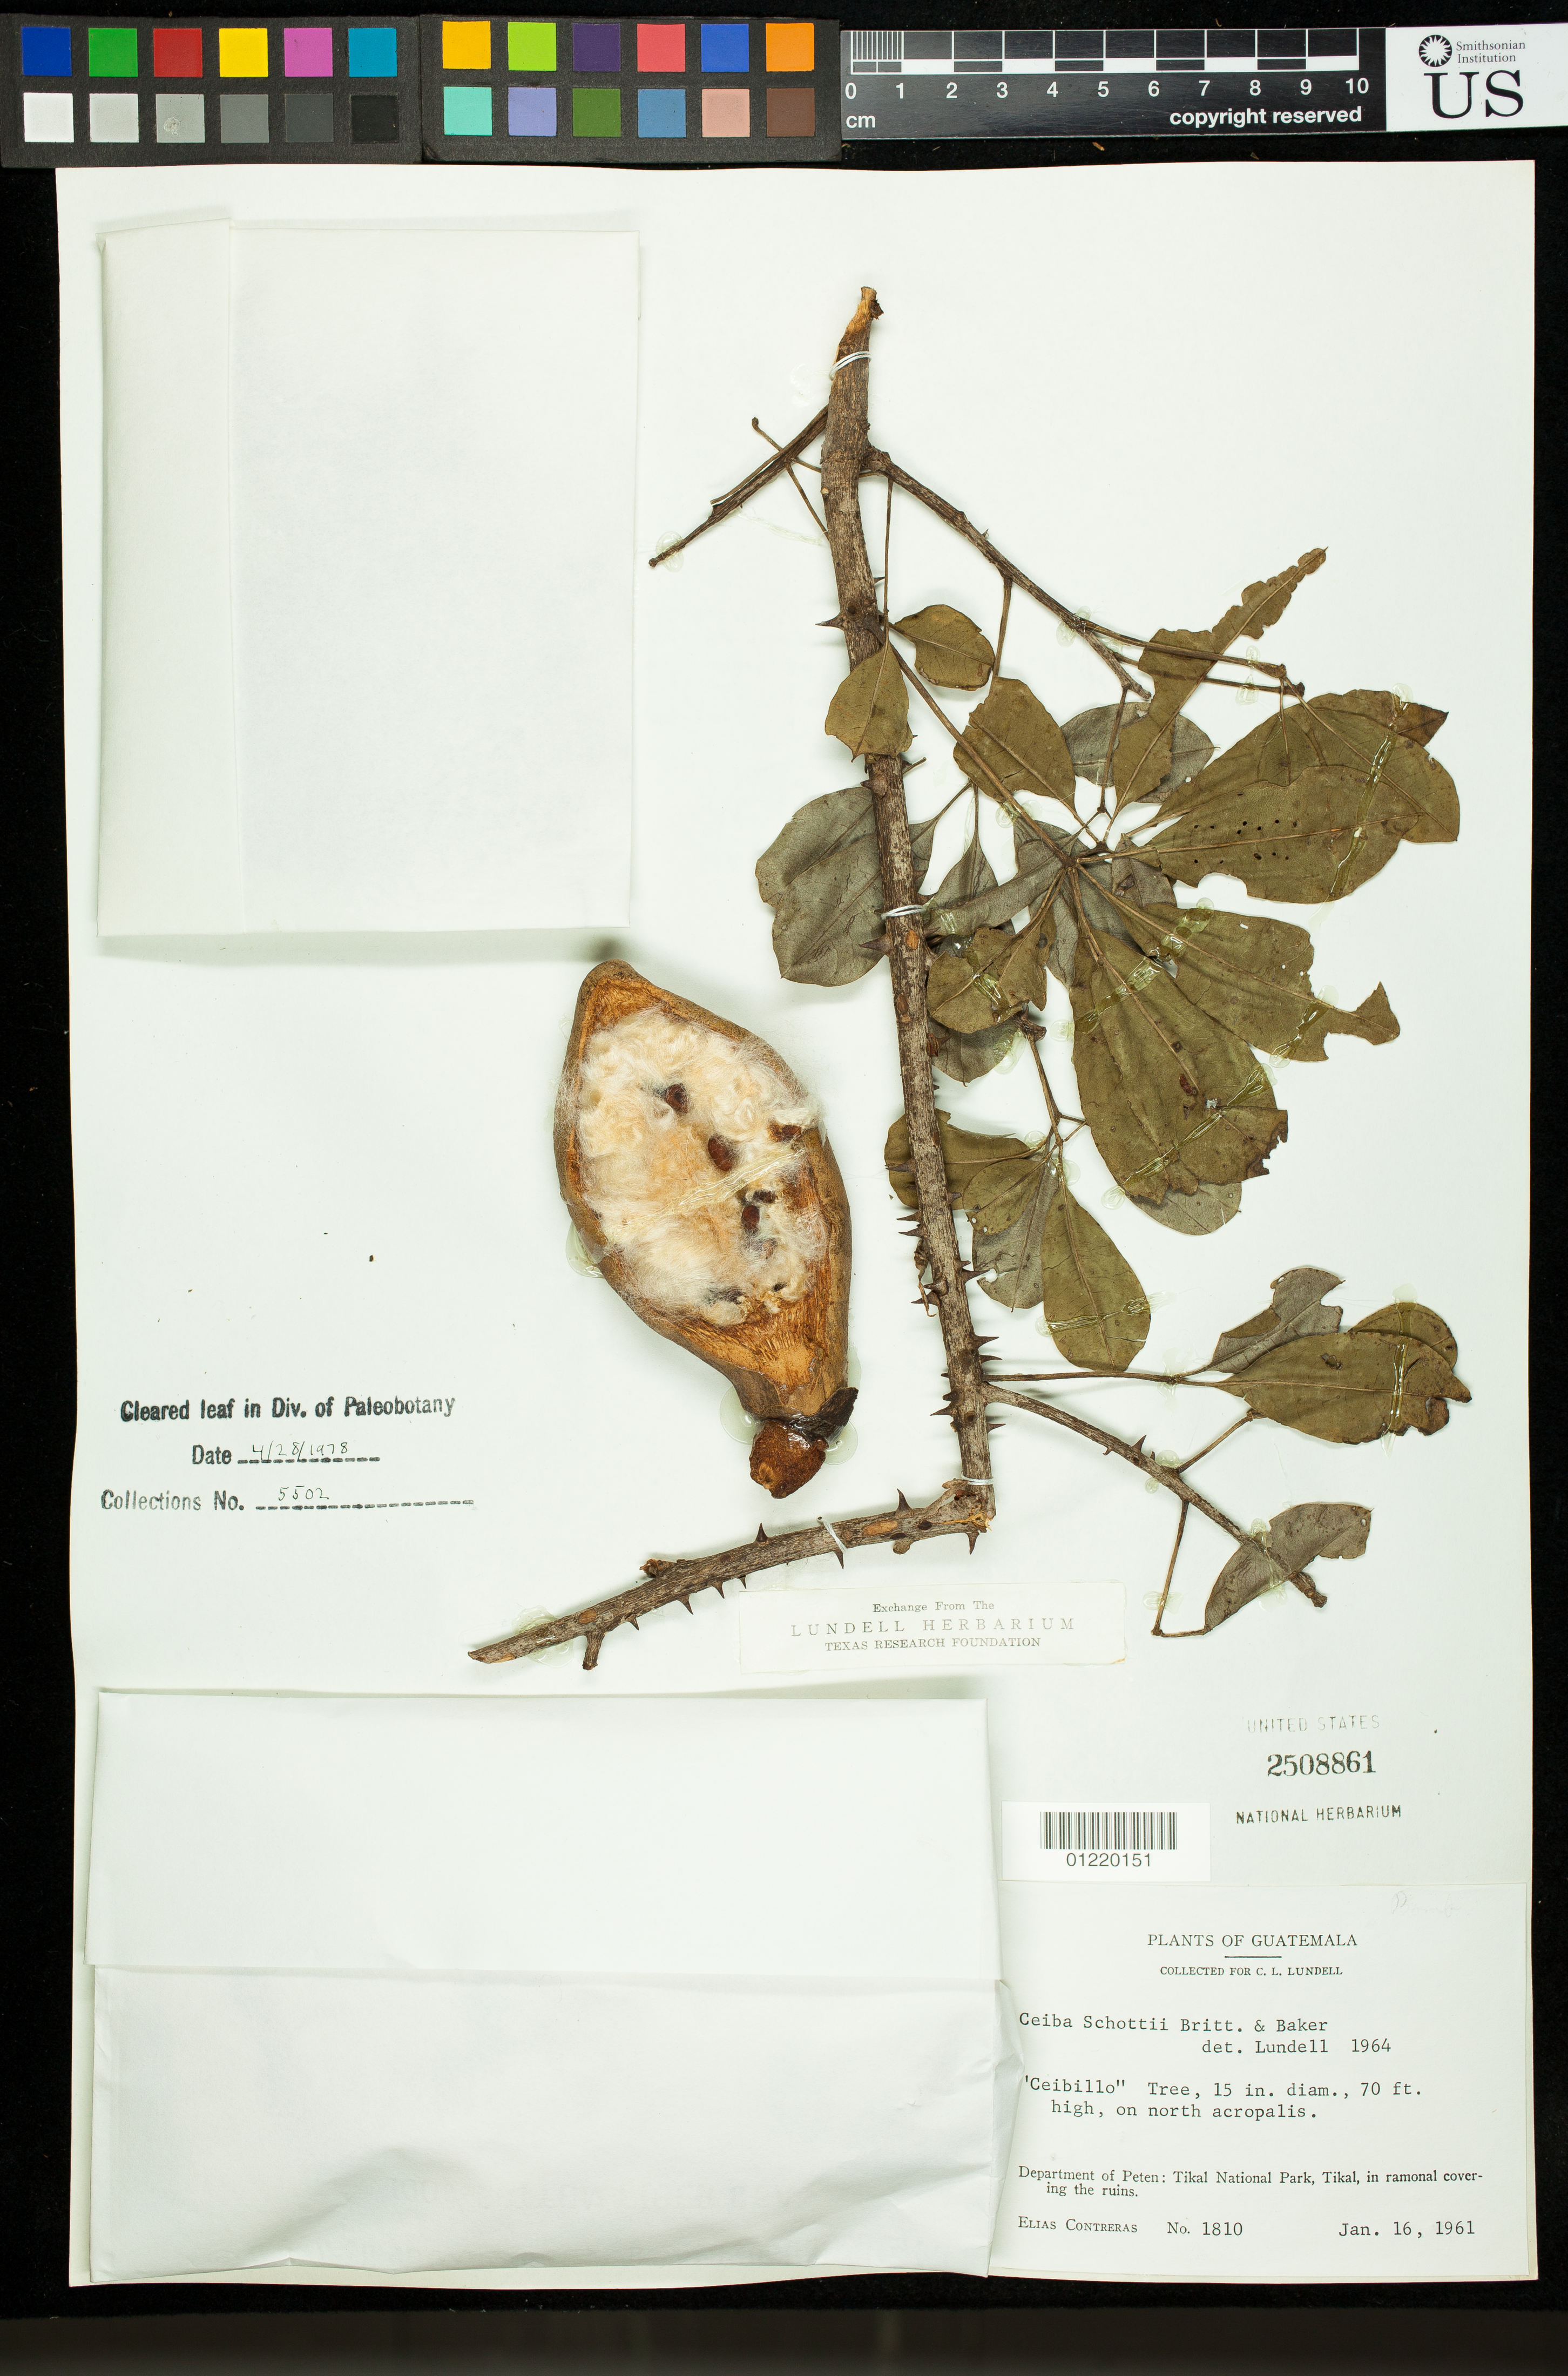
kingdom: Plantae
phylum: Tracheophyta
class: Magnoliopsida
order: Malvales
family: Malvaceae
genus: Ceiba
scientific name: Ceiba schottii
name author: Britten & Baker f.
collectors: E. Contreras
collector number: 1810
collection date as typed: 1/16/1961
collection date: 1961-01-16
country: Guatemala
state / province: El Petén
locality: Tikal National Park, Tikal in ramonal covering the ruins.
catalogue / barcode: US 2508861